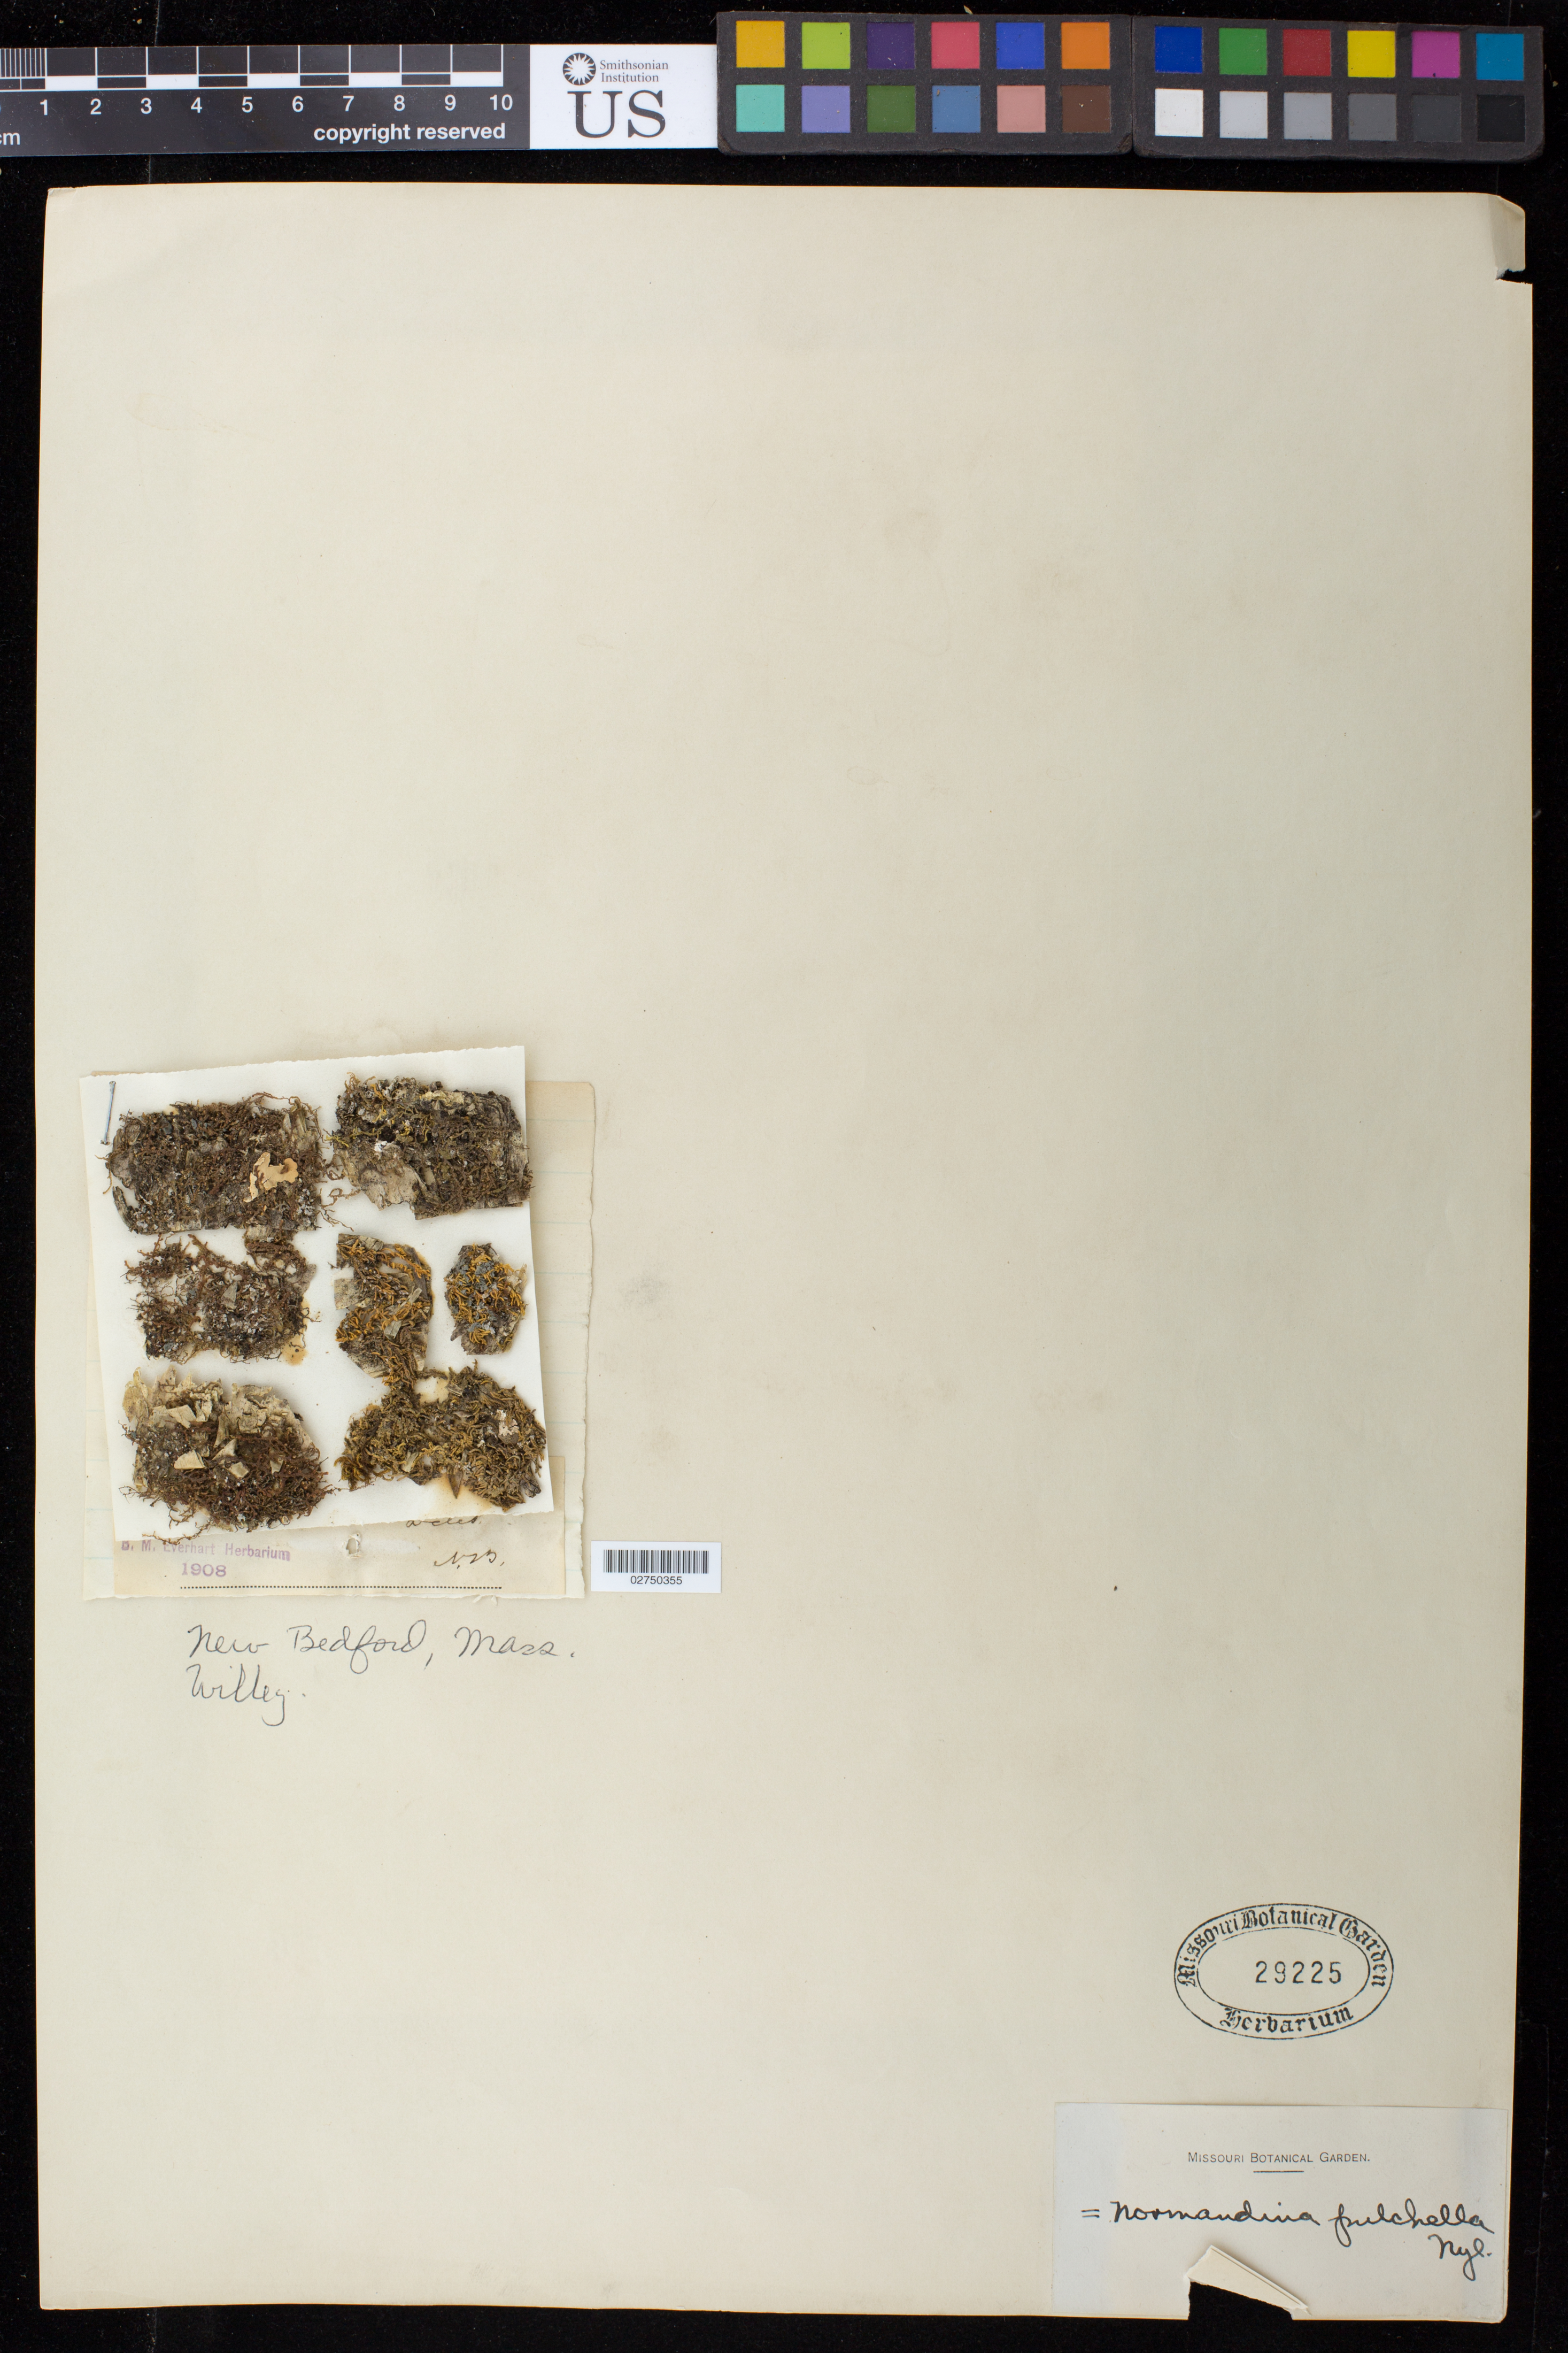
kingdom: Fungi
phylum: Ascomycota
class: Eurotiomycetes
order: Verrucariales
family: Verrucariaceae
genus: Normandina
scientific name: Normandina pulchella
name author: (Borrer) Nyl.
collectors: H. Willey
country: United States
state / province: Massachusetts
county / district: Bristol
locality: New Bedford